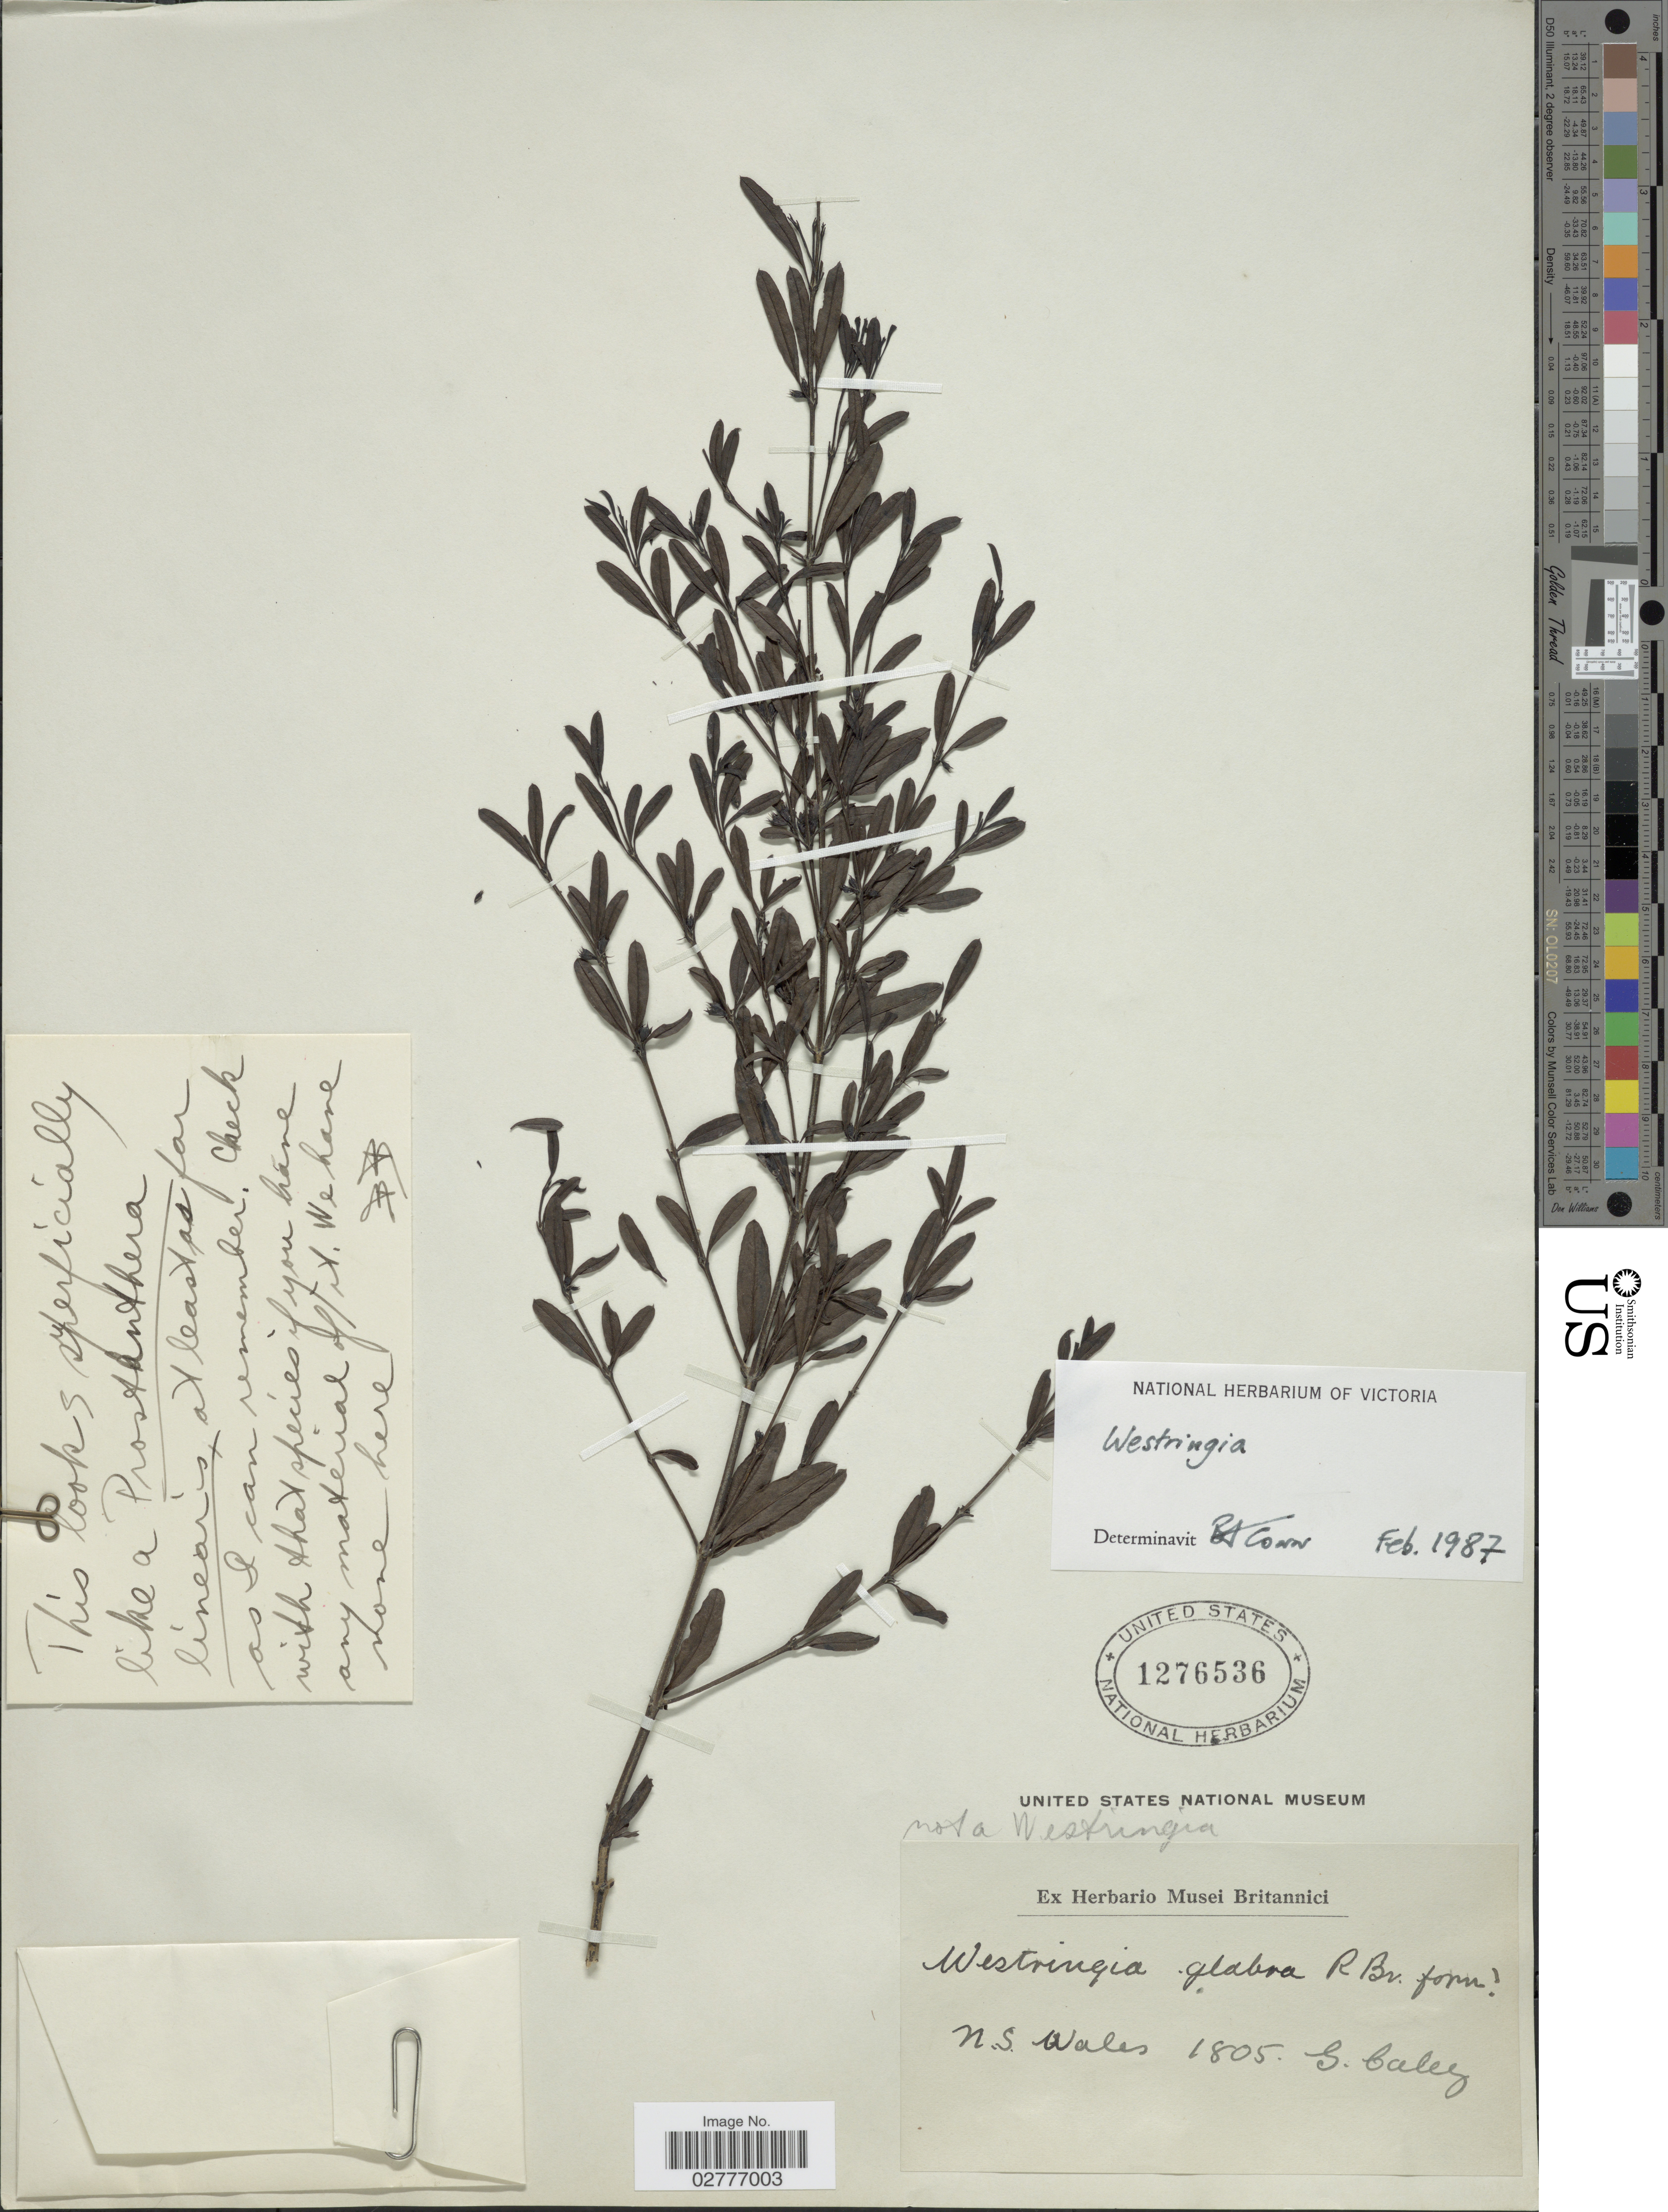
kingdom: Plantae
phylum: Tracheophyta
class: Magnoliopsida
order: Lamiales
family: Lamiaceae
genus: Westringia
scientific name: Westringia sp.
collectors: G. Caley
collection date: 1805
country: Australia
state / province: New South Wales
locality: N.S. Wales.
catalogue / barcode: US 1276536